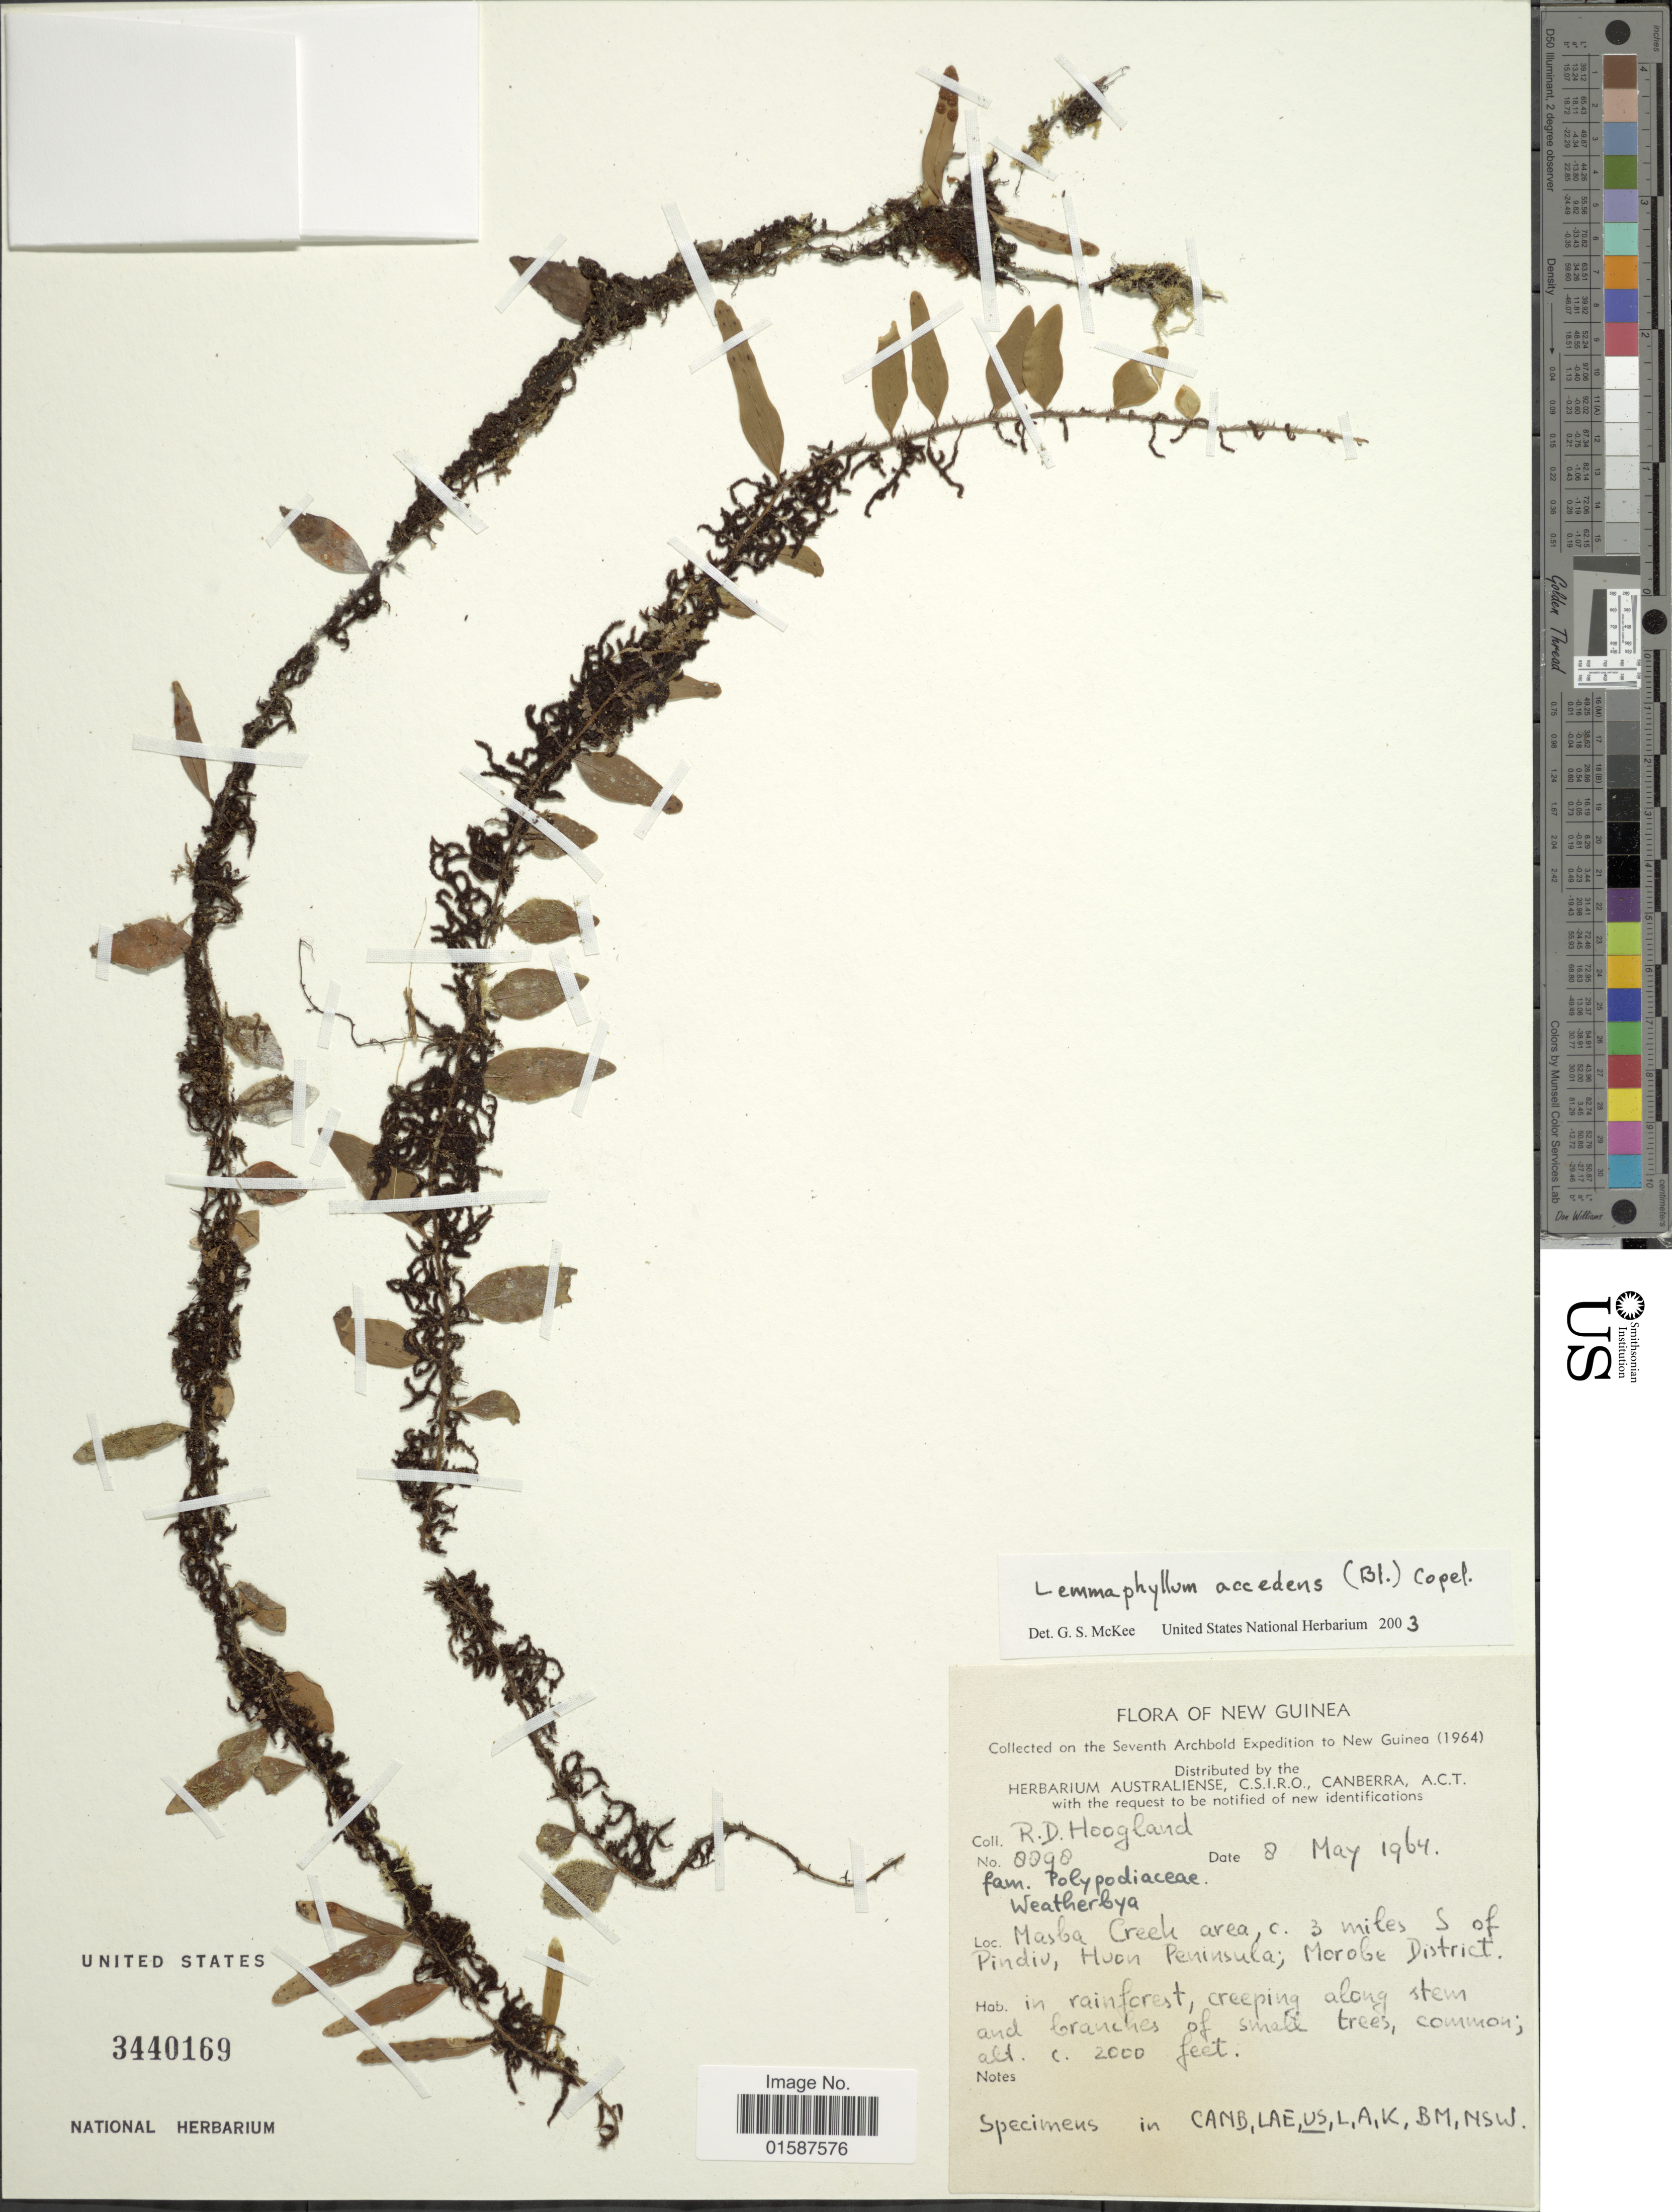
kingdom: Plantae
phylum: Tracheophyta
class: Polypodiopsida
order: Polypodiales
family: Polypodiaceae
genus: Lemmaphyllum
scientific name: Lemmaphyllum accedens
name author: (Blume) Donk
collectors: R. D. Hoogland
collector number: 8898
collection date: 1964-05-08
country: Papua New Guinea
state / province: Morobe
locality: New Guinea, Masba Creek area, c. 3 miles S of Pindiv, Huon Peninsula; Morobe District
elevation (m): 610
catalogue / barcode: US 3440169